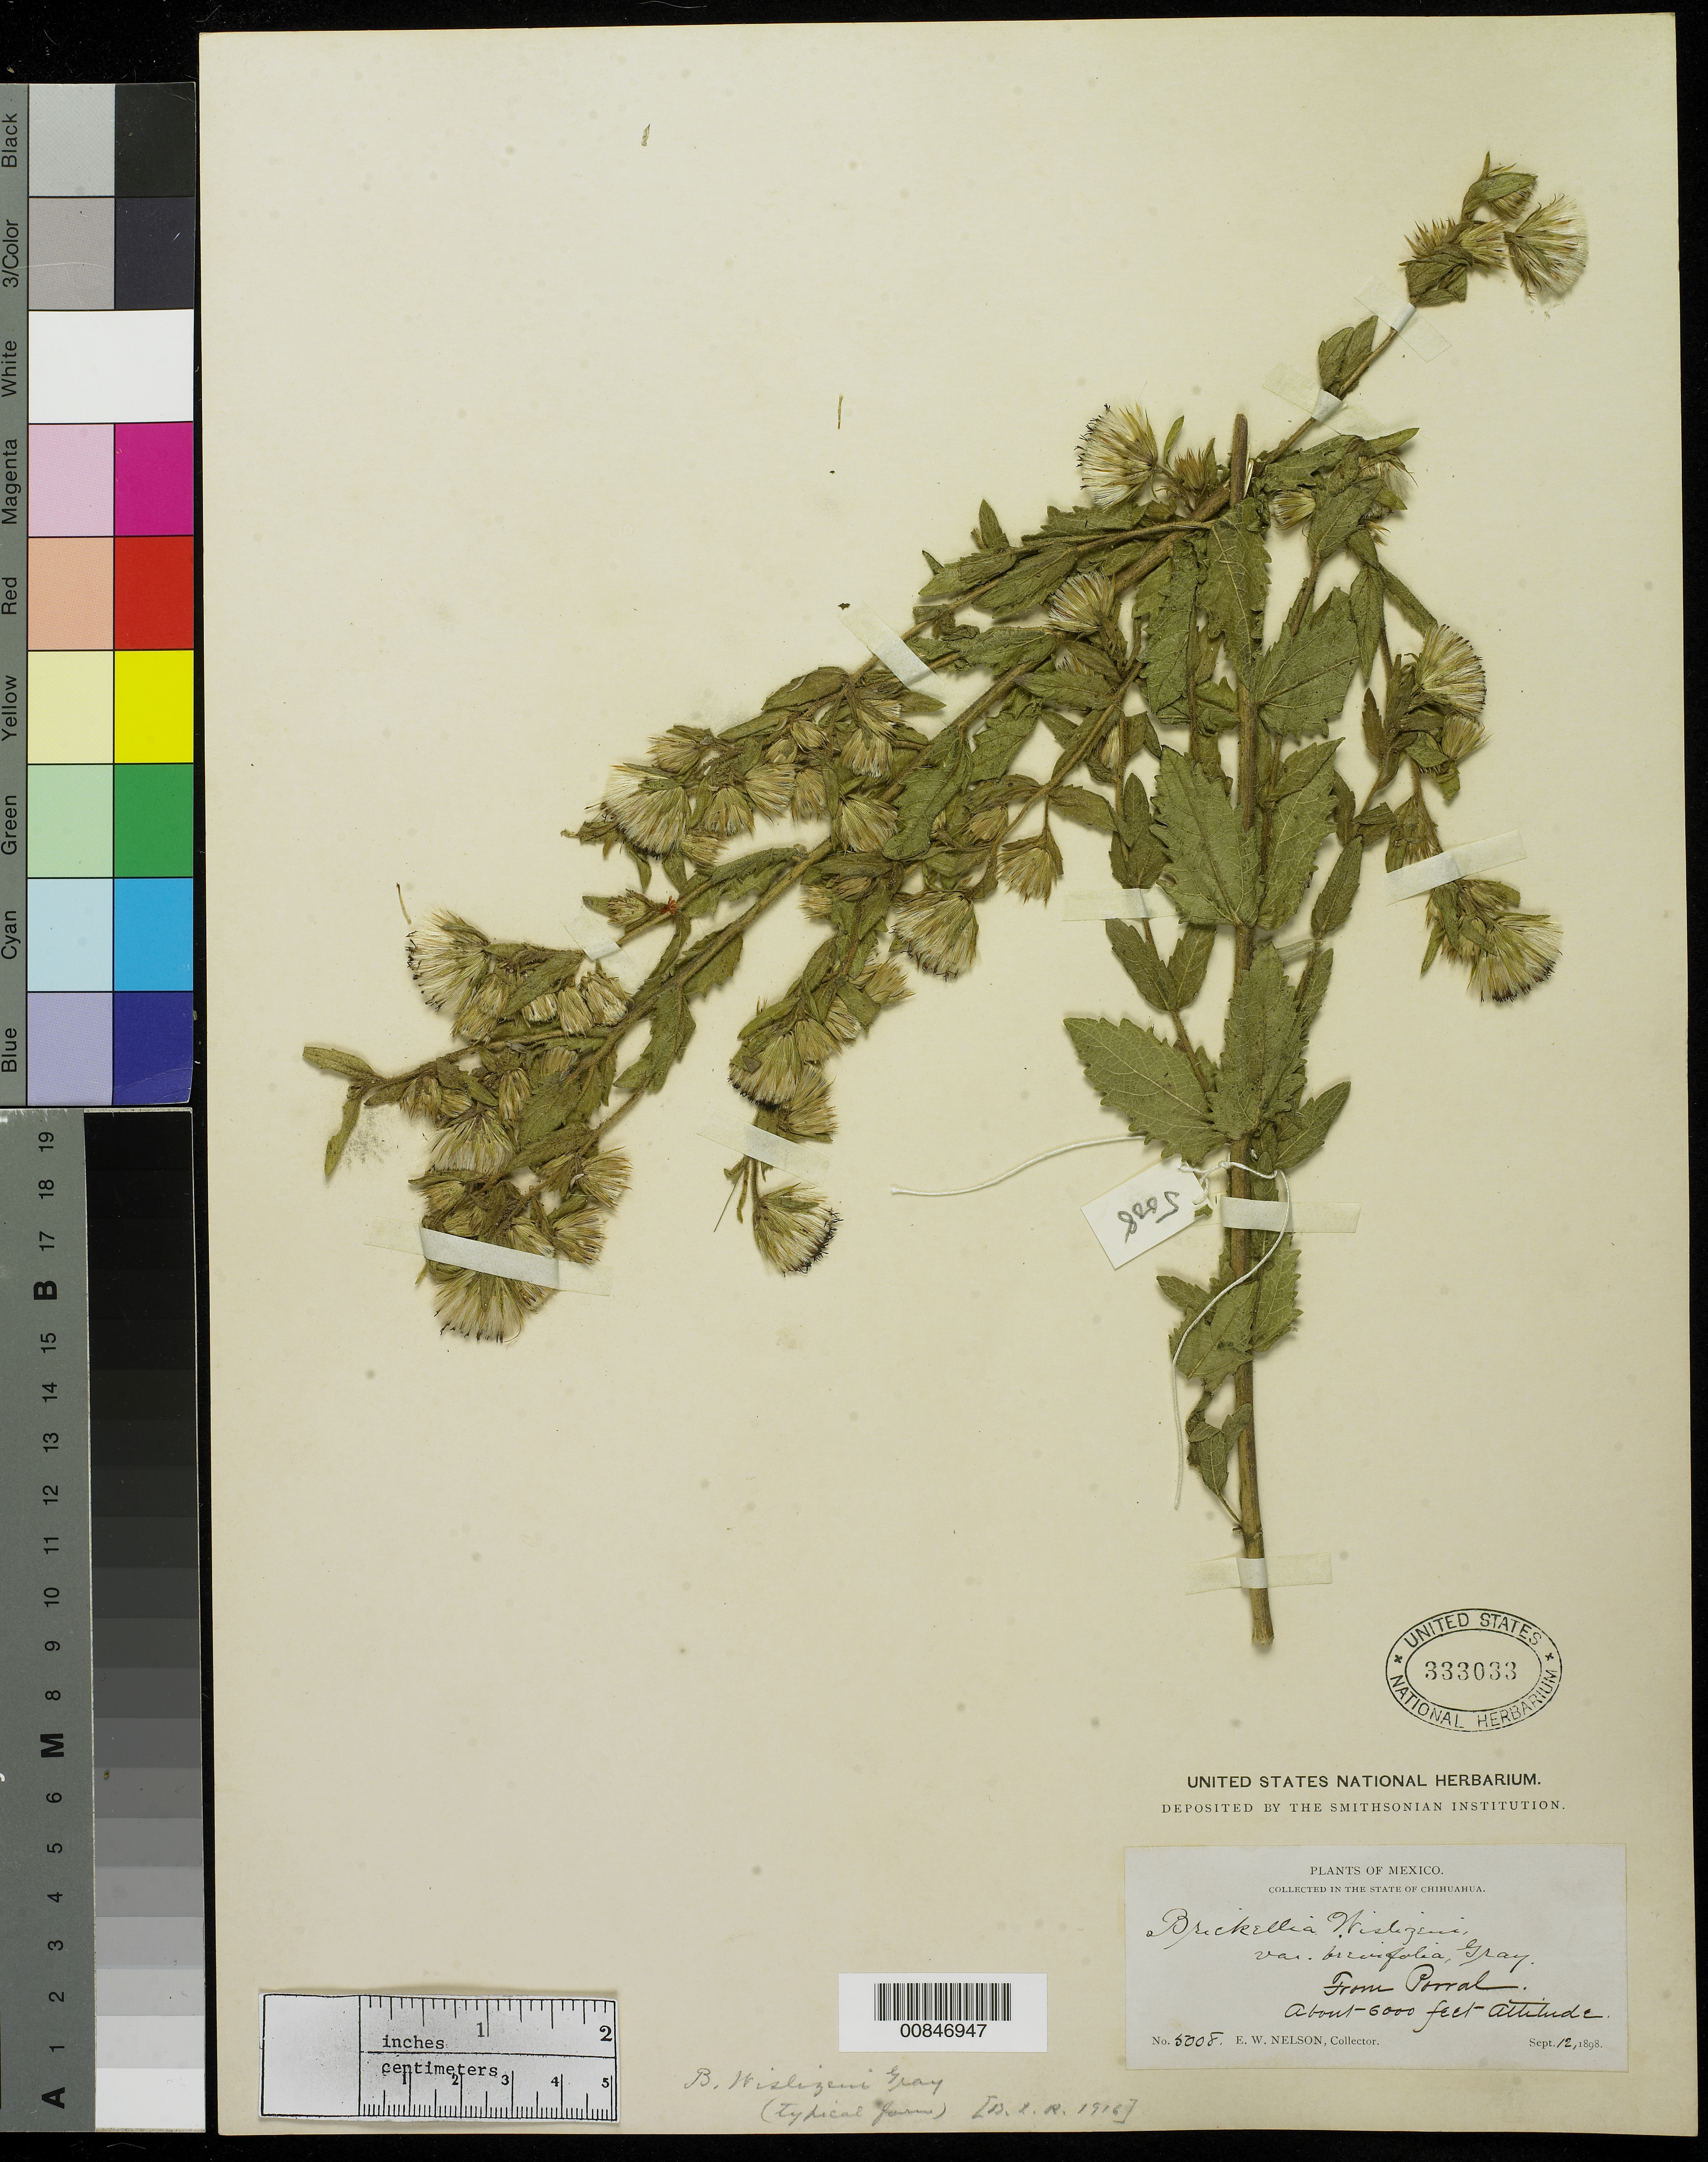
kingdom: Plantae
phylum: Tracheophyta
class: Magnoliopsida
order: Asterales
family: Asteraceae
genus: Brickellia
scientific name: Brickellia wislizeni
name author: A. Gray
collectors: E. W. Nelson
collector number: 5008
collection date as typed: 12 Sep 1898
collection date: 1898-09-12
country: Mexico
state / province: Chihuahua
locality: Parral, Chihuahua.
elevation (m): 1829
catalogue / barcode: US 333033